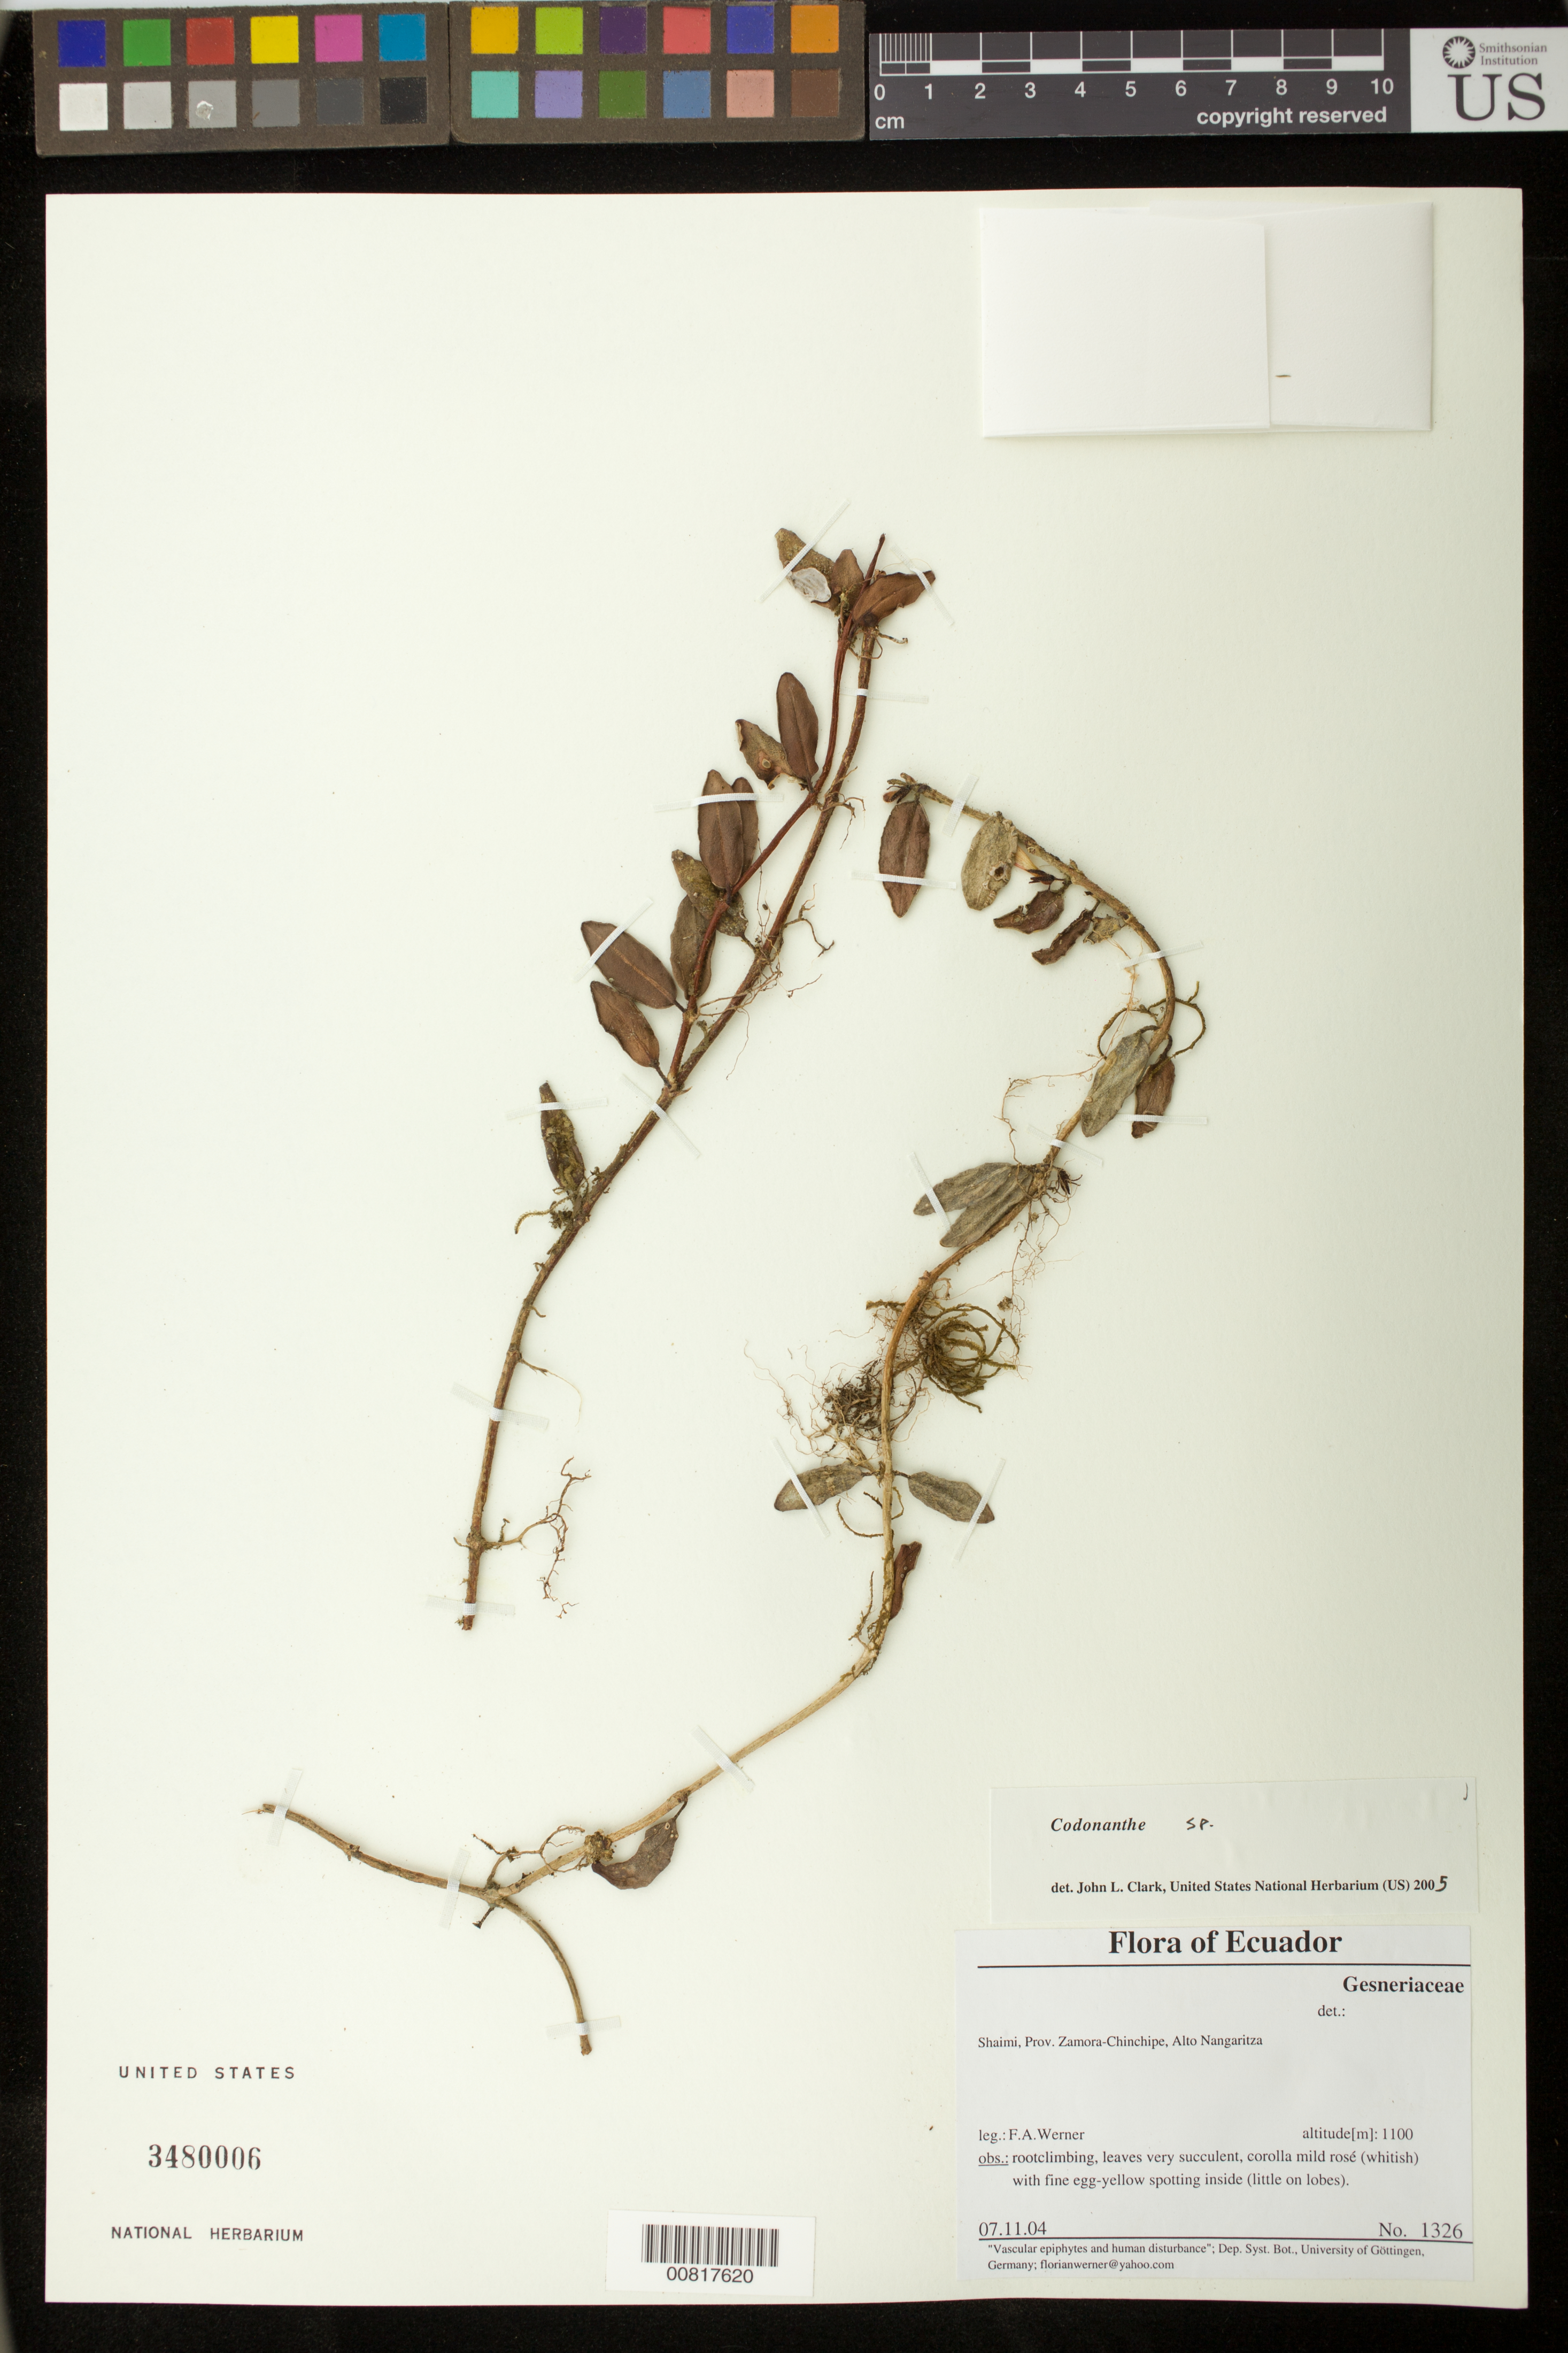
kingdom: Plantae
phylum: Tracheophyta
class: Magnoliopsida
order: Lamiales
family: Gesneriaceae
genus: Codonanthe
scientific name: Codonanthe sp.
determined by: Clark, J. L., (SEL), The Marie Selby Botanical Garden (UNITED STATES)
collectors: F. Werner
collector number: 1326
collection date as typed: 07 Nov 2004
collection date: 2004-11-07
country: Ecuador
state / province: Zamora-Chinchipe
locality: Shaimi, Prov. Zamora-Chinchipe, Alto Nangaritza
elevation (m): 1100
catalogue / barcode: US 3480006